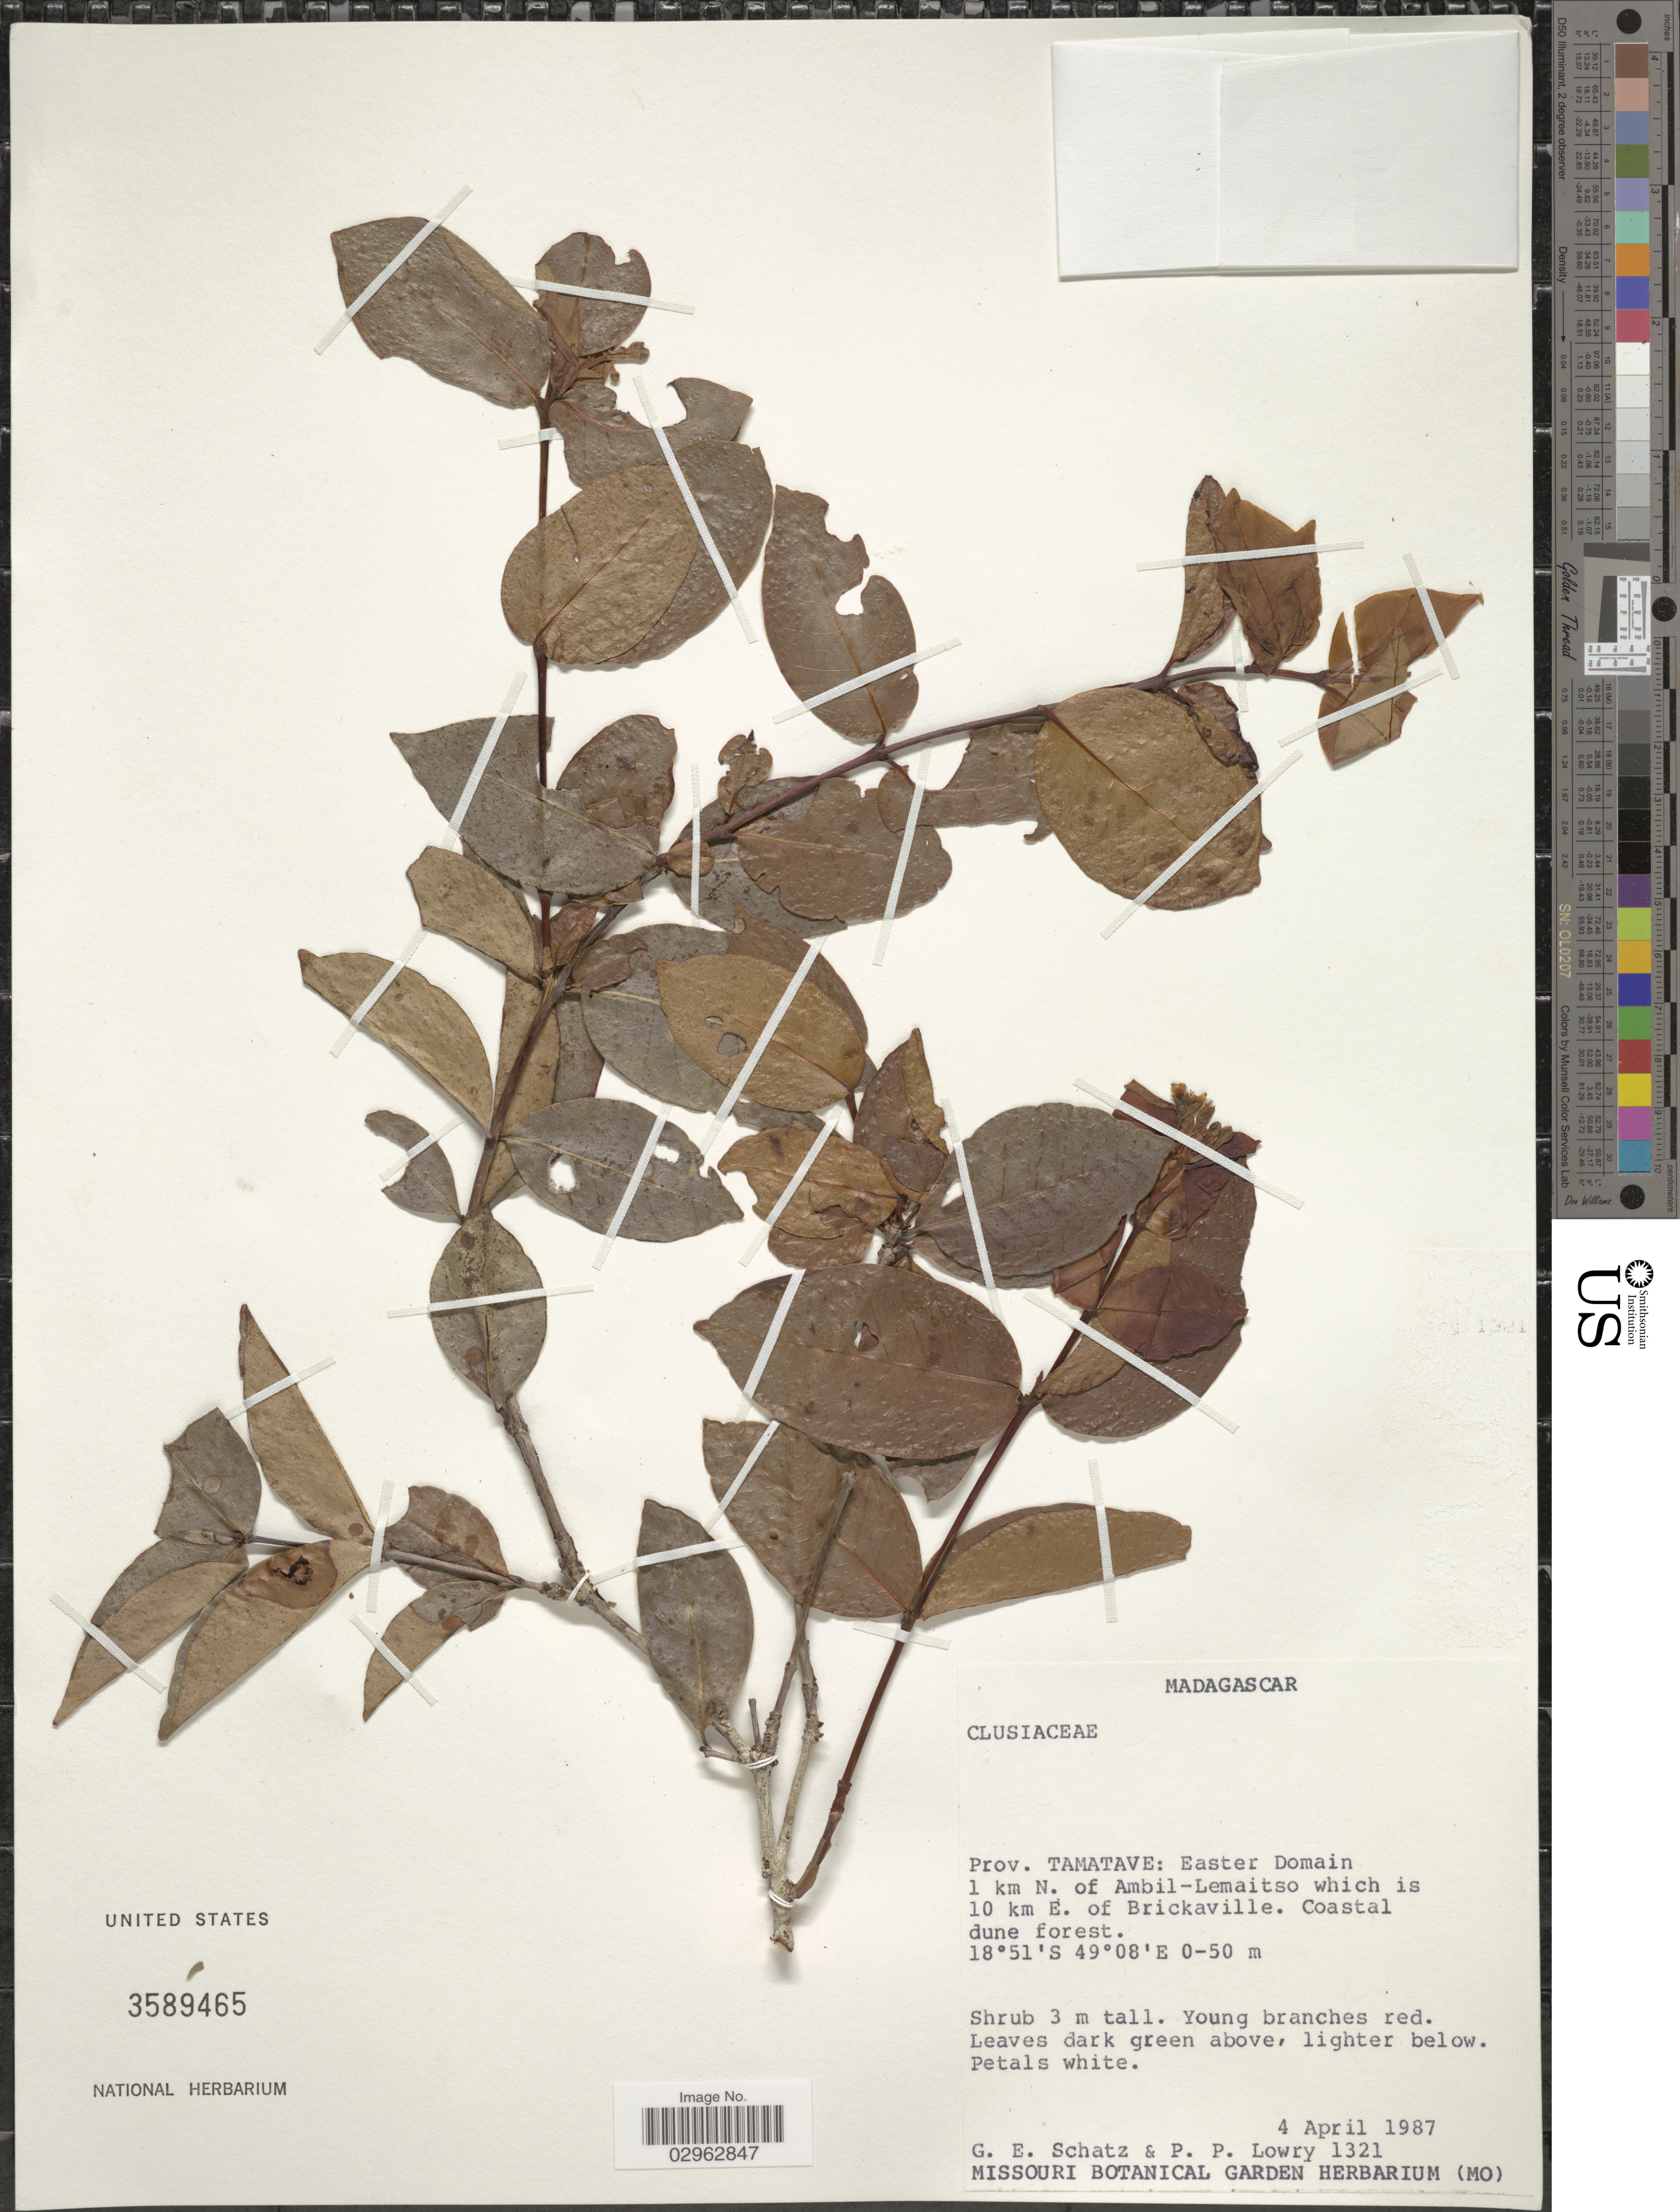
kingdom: Plantae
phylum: Tracheophyta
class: Magnoliopsida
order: Malpighiales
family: Clusiaceae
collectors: G. Schatz & P. Lowry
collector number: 1321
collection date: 1987-04-04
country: Madagascar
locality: Prov. Tamatave: Easter Domain 1 km N. of Ambil-Lemaitso which is 10 km E. of Brickaville.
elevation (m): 0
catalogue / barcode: US 3589465